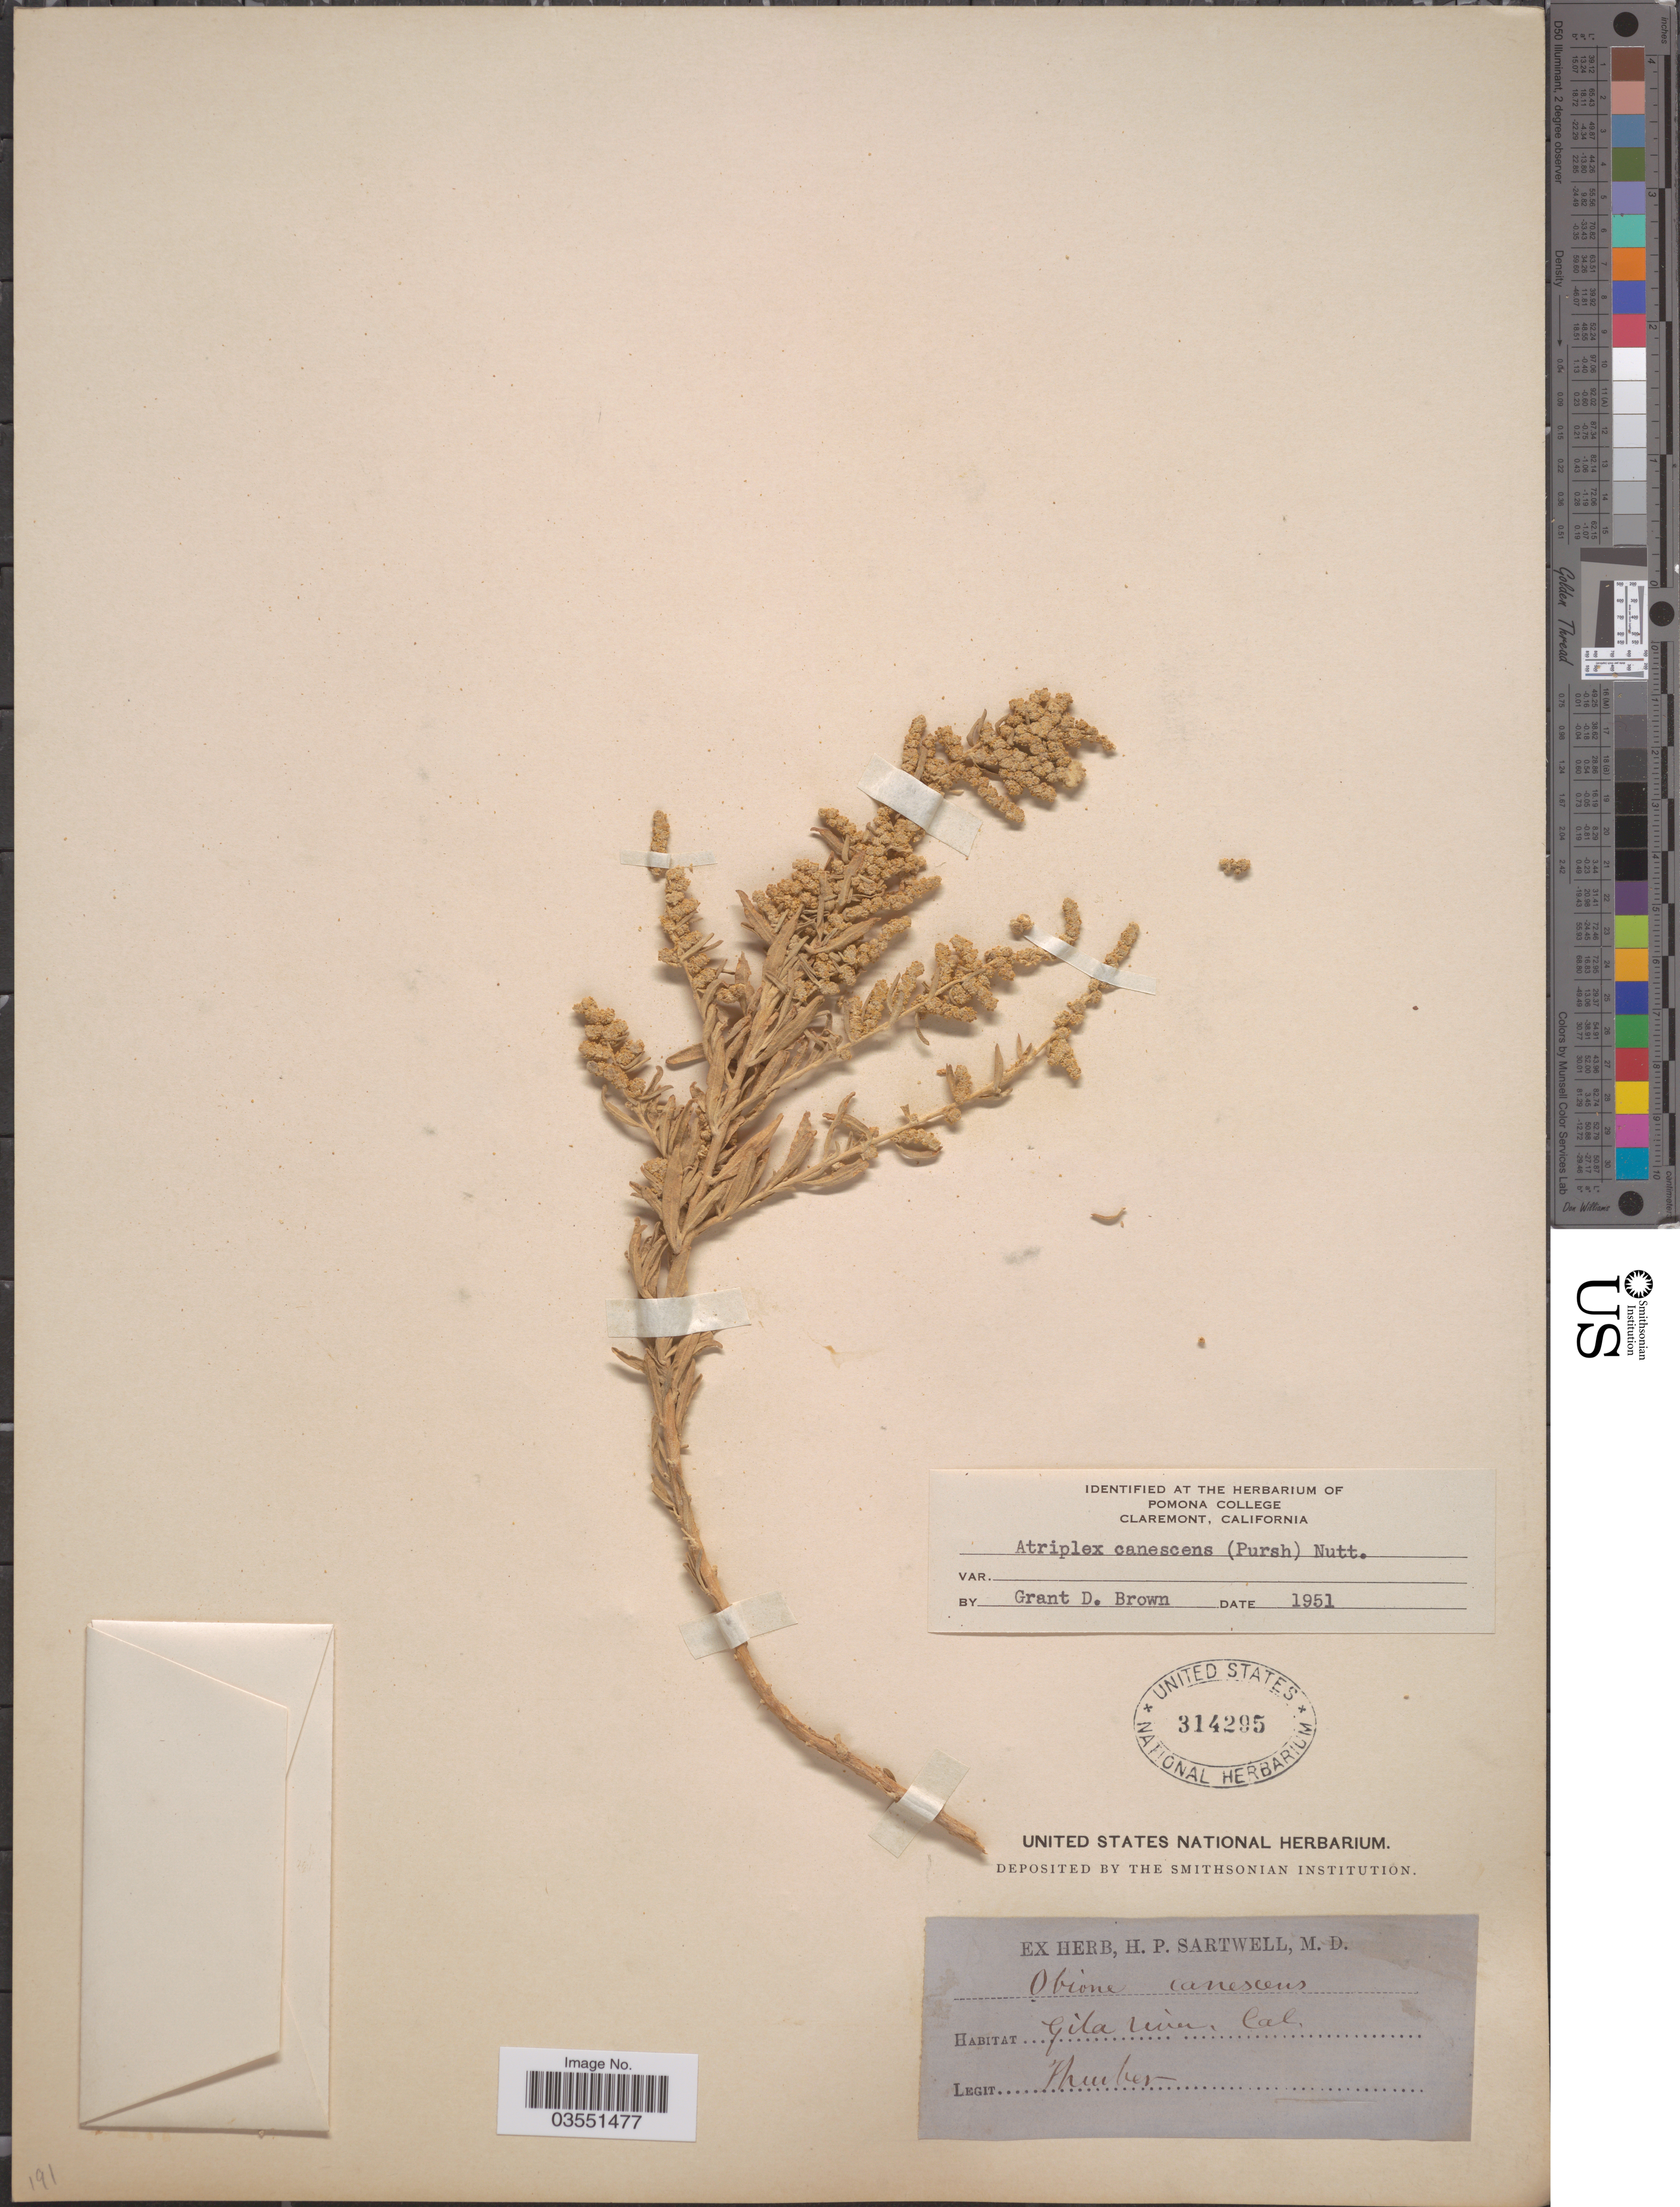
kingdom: Plantae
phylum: Tracheophyta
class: Magnoliopsida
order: Caryophyllales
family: Amaranthaceae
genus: Atriplex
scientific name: Atriplex confertifolia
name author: (Torr. & Frém.) S. Watson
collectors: -- Thurber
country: United States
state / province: California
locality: Gila river.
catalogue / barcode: US 314295